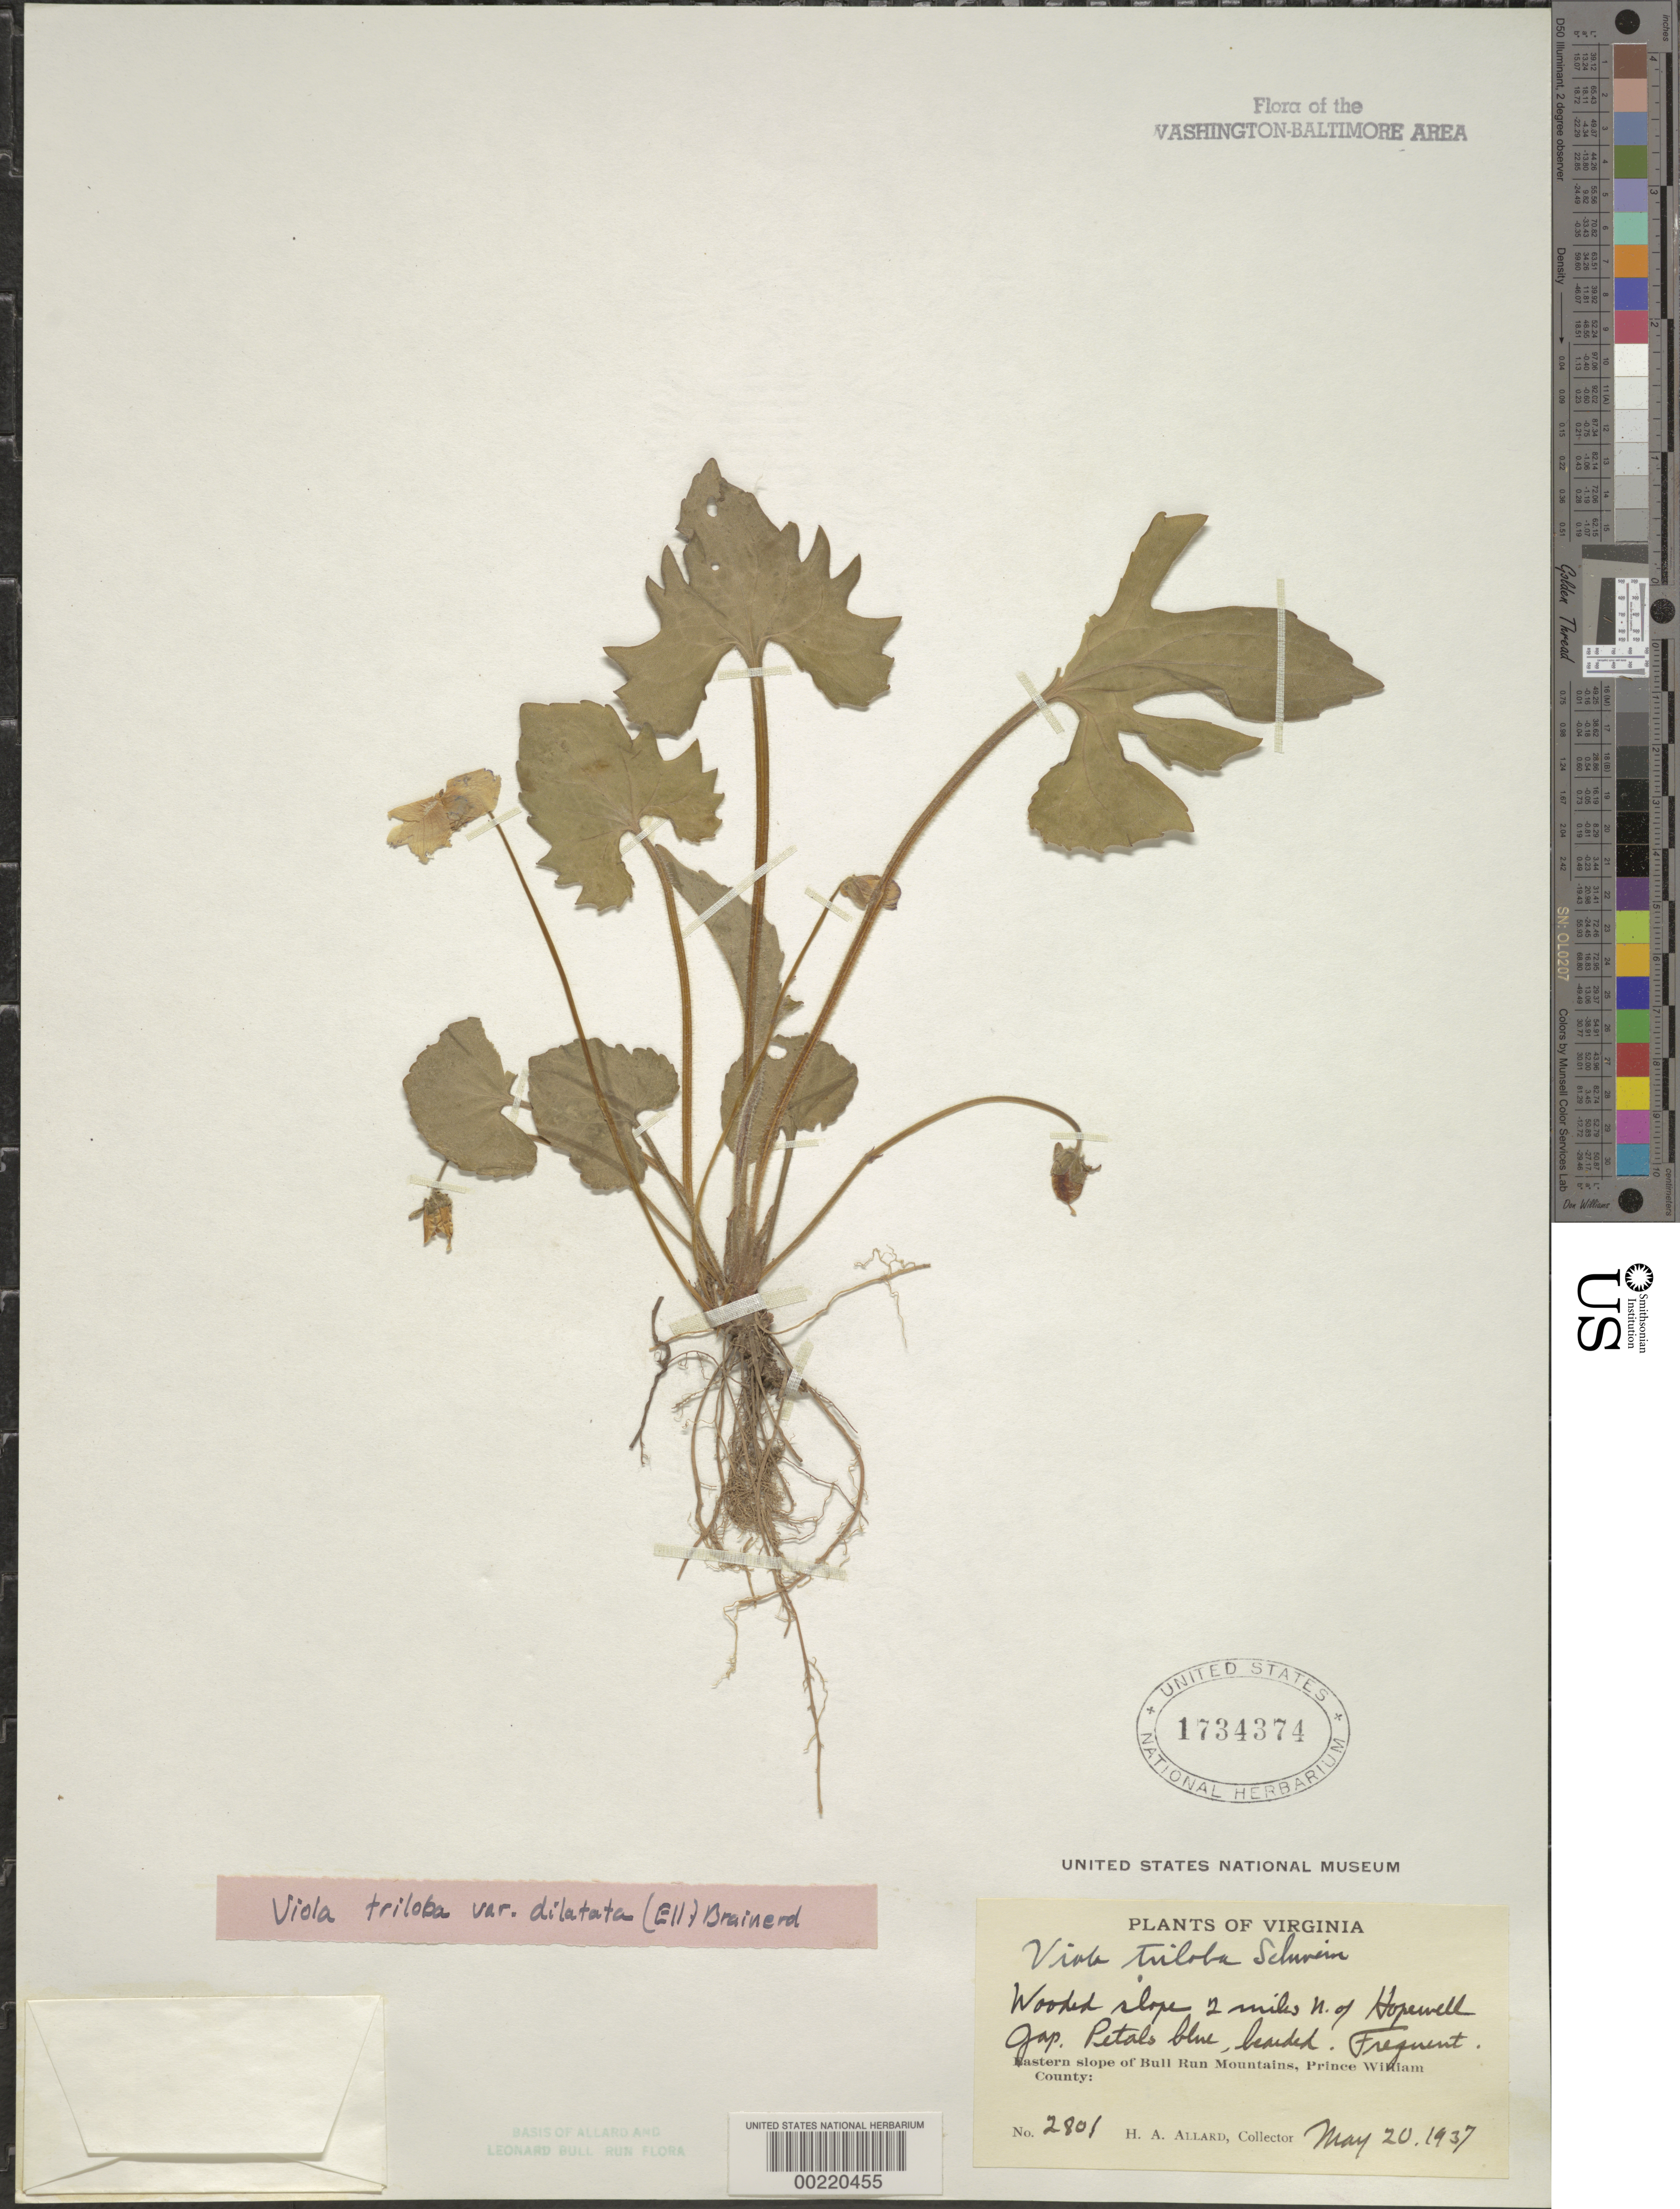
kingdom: Plantae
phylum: Tracheophyta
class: Magnoliopsida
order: Malpighiales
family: Violaceae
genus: Viola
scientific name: Viola palmata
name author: L.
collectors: H. A. Allard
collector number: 2801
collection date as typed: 20 May 1937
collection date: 1937-05-20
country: United States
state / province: Virginia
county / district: Prince William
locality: North of Hopewell Gap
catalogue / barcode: US 1734374